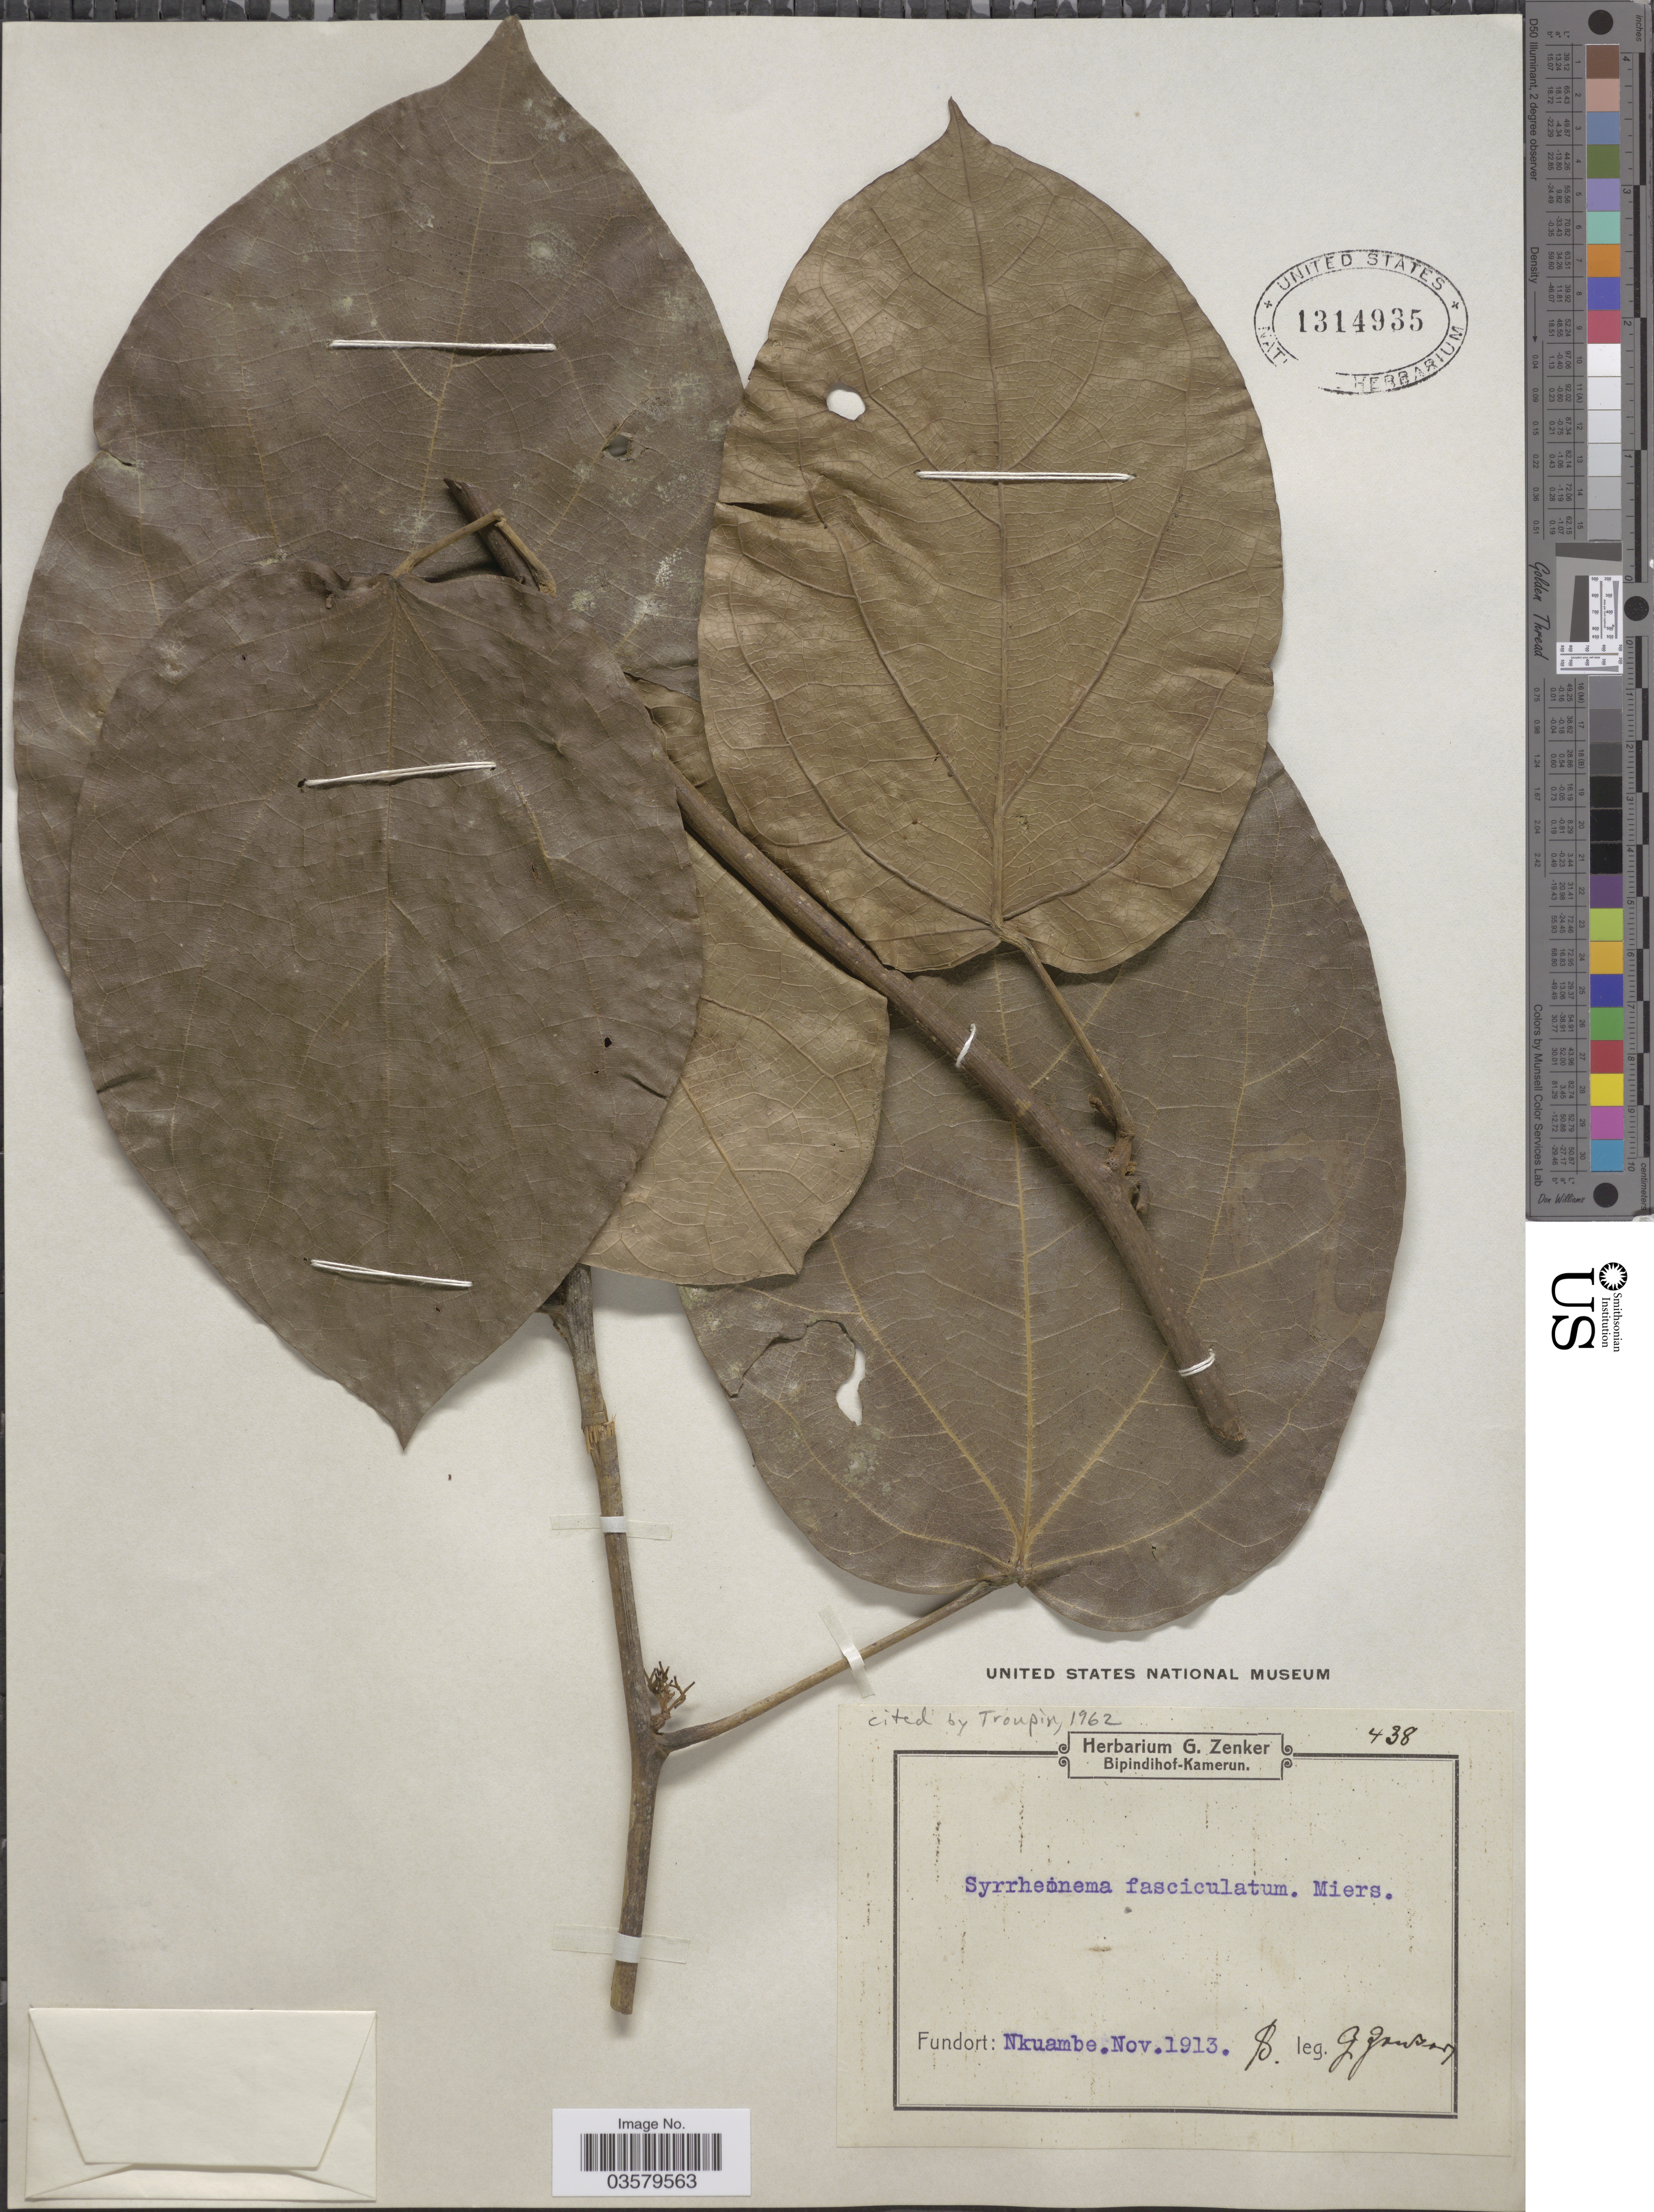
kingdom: Plantae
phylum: Tracheophyta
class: Magnoliopsida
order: Ranunculales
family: Menispermaceae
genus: Syrrheonema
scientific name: Syrrheonema fasciculatum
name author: Miers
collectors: G. A. Zenker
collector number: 438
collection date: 1913-11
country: Cameroon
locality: Nkuambe.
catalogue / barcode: US 1314935